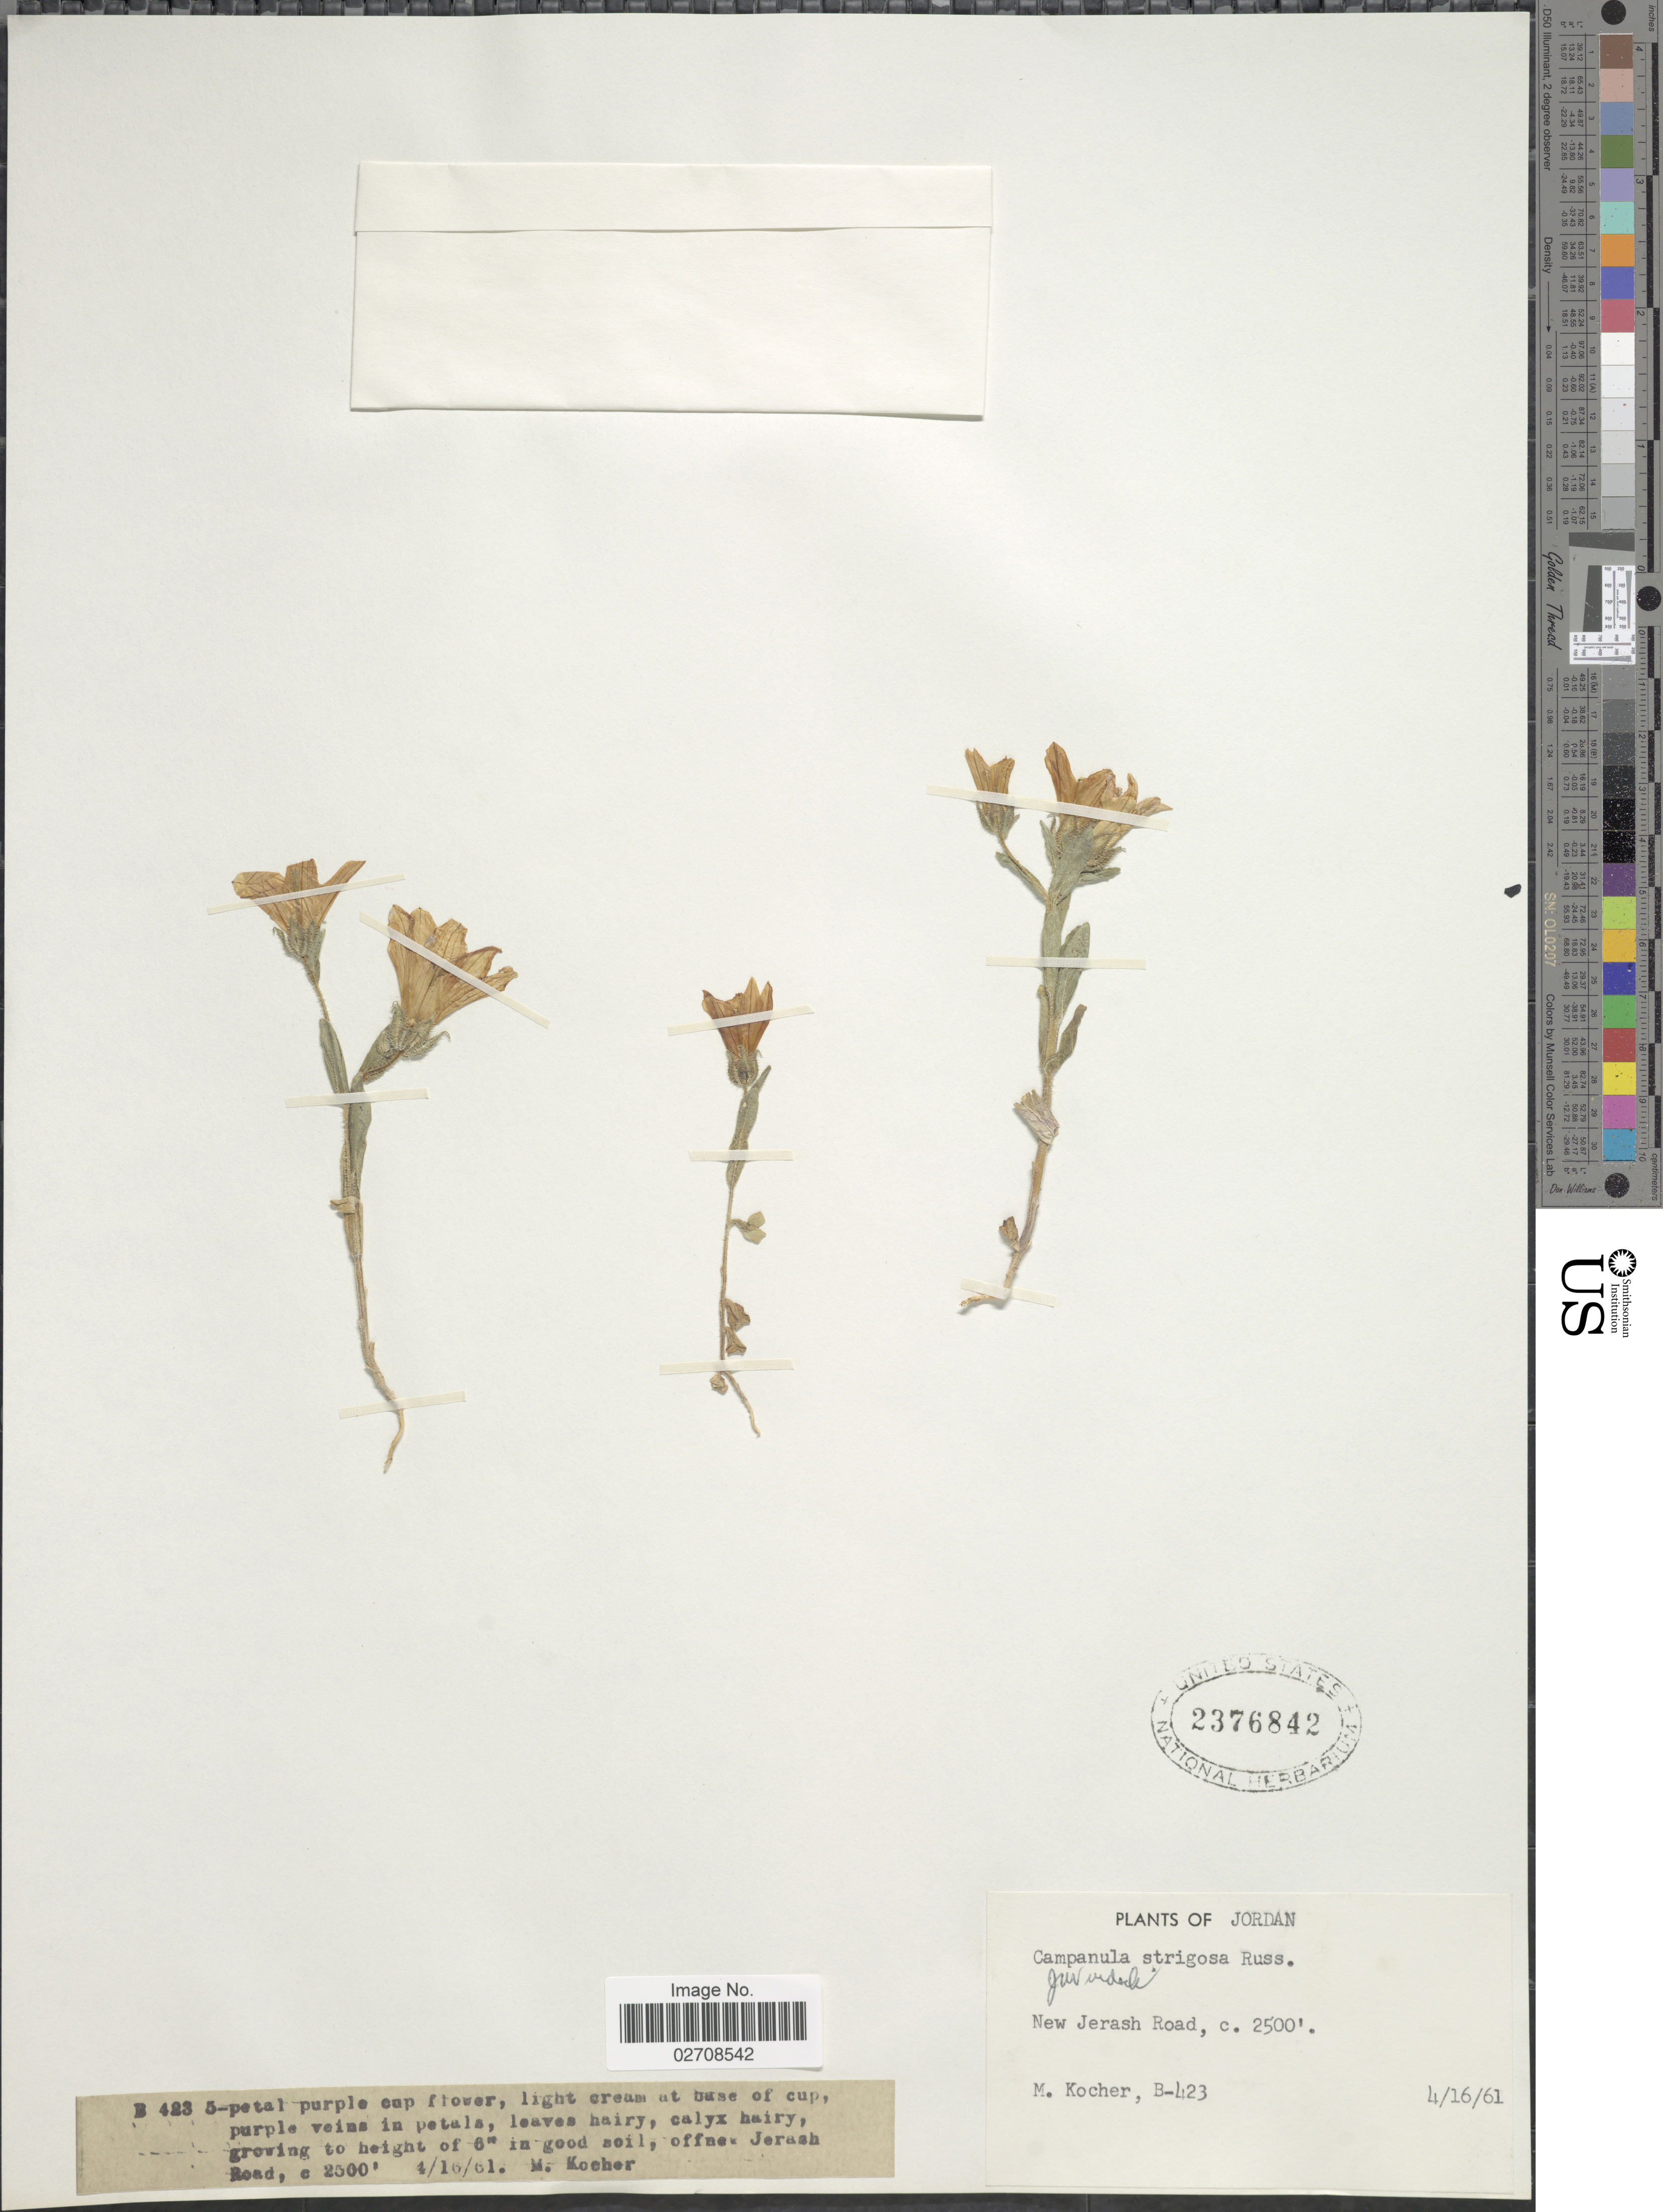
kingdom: Plantae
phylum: Tracheophyta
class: Magnoliopsida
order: Asterales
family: Campanulaceae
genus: Campanula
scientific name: Campanula strigosa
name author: Banks & Sol.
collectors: M. Kocher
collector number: B-423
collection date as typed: Transcribed d/m/y: 16/4/61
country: Jordan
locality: Jordan, New Jerash Road, Jerash Road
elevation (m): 762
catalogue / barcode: US 2376842